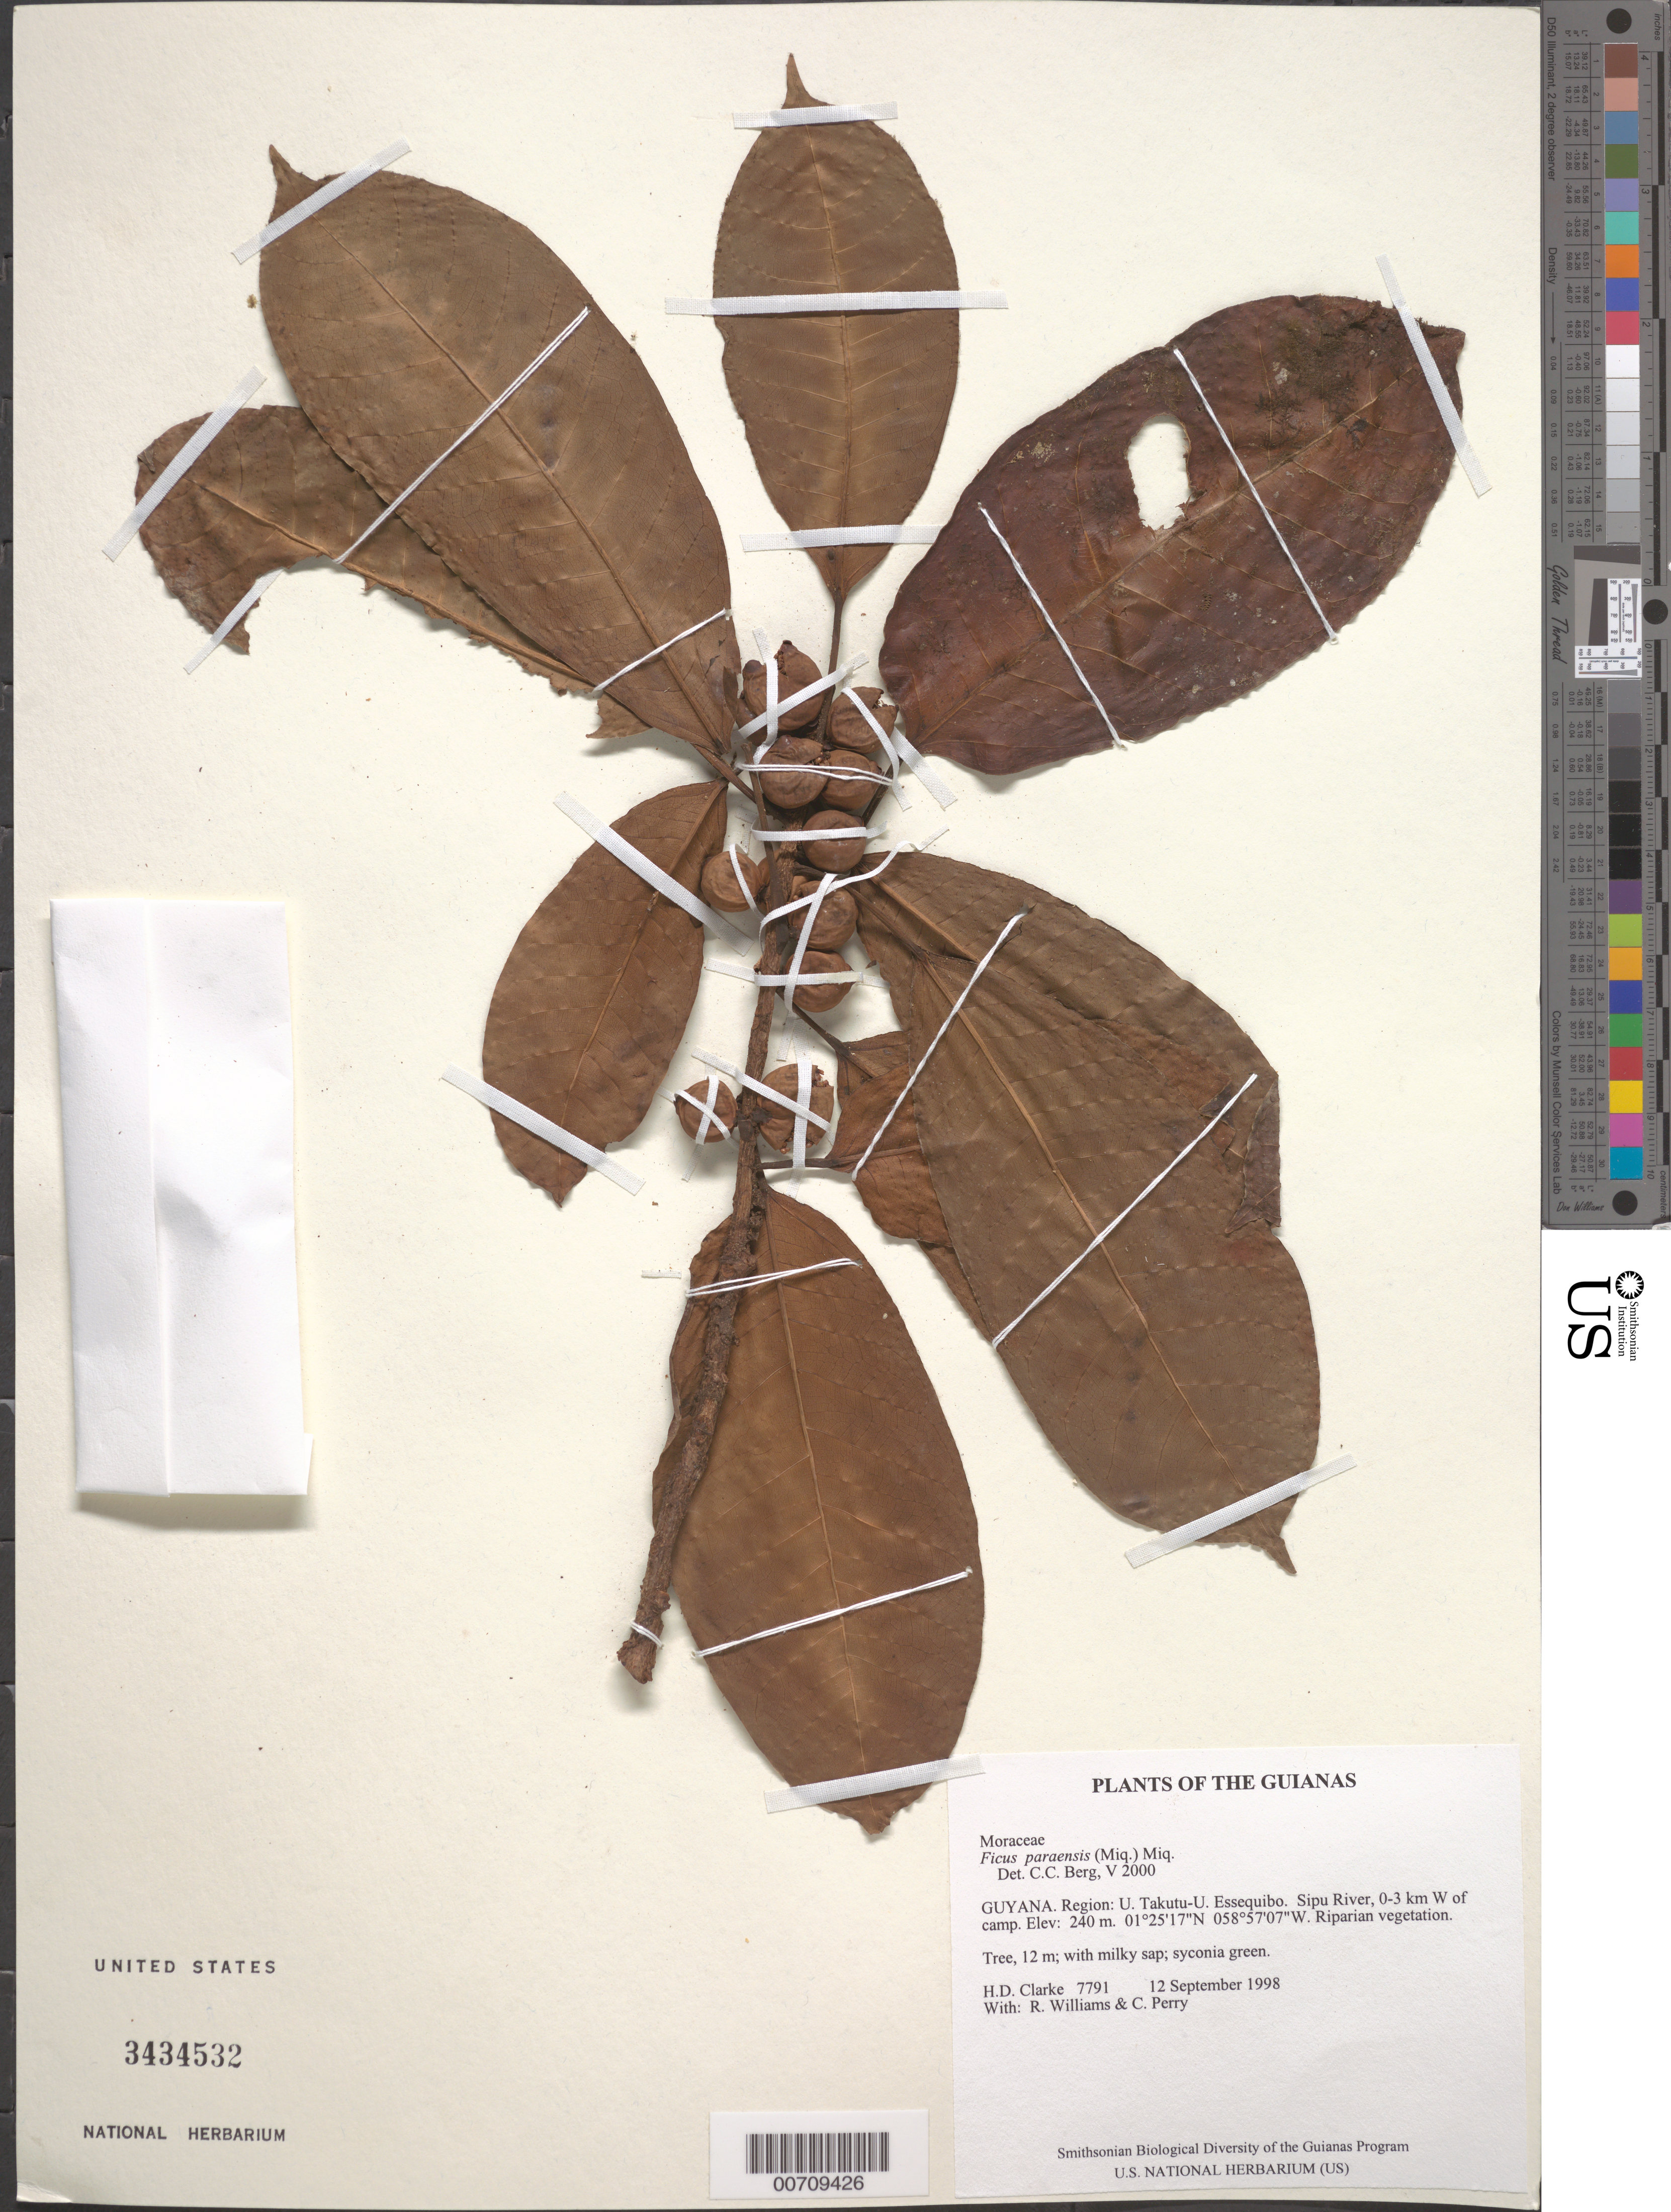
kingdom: Plantae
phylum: Tracheophyta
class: Magnoliopsida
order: Rosales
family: Moraceae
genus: Ficus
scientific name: Ficus paraensis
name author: (Miq.) Miq.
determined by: Berg, C. C.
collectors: H. D. Clarke, R. Williams & C. Perry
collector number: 7791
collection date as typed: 12 September 1998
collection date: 1998-09-12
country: Guyana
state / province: U. Takutu-U. Essequibo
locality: Sipu River, 0-3 km W of camp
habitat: Riparian vegetation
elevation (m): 240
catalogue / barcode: US 3434532